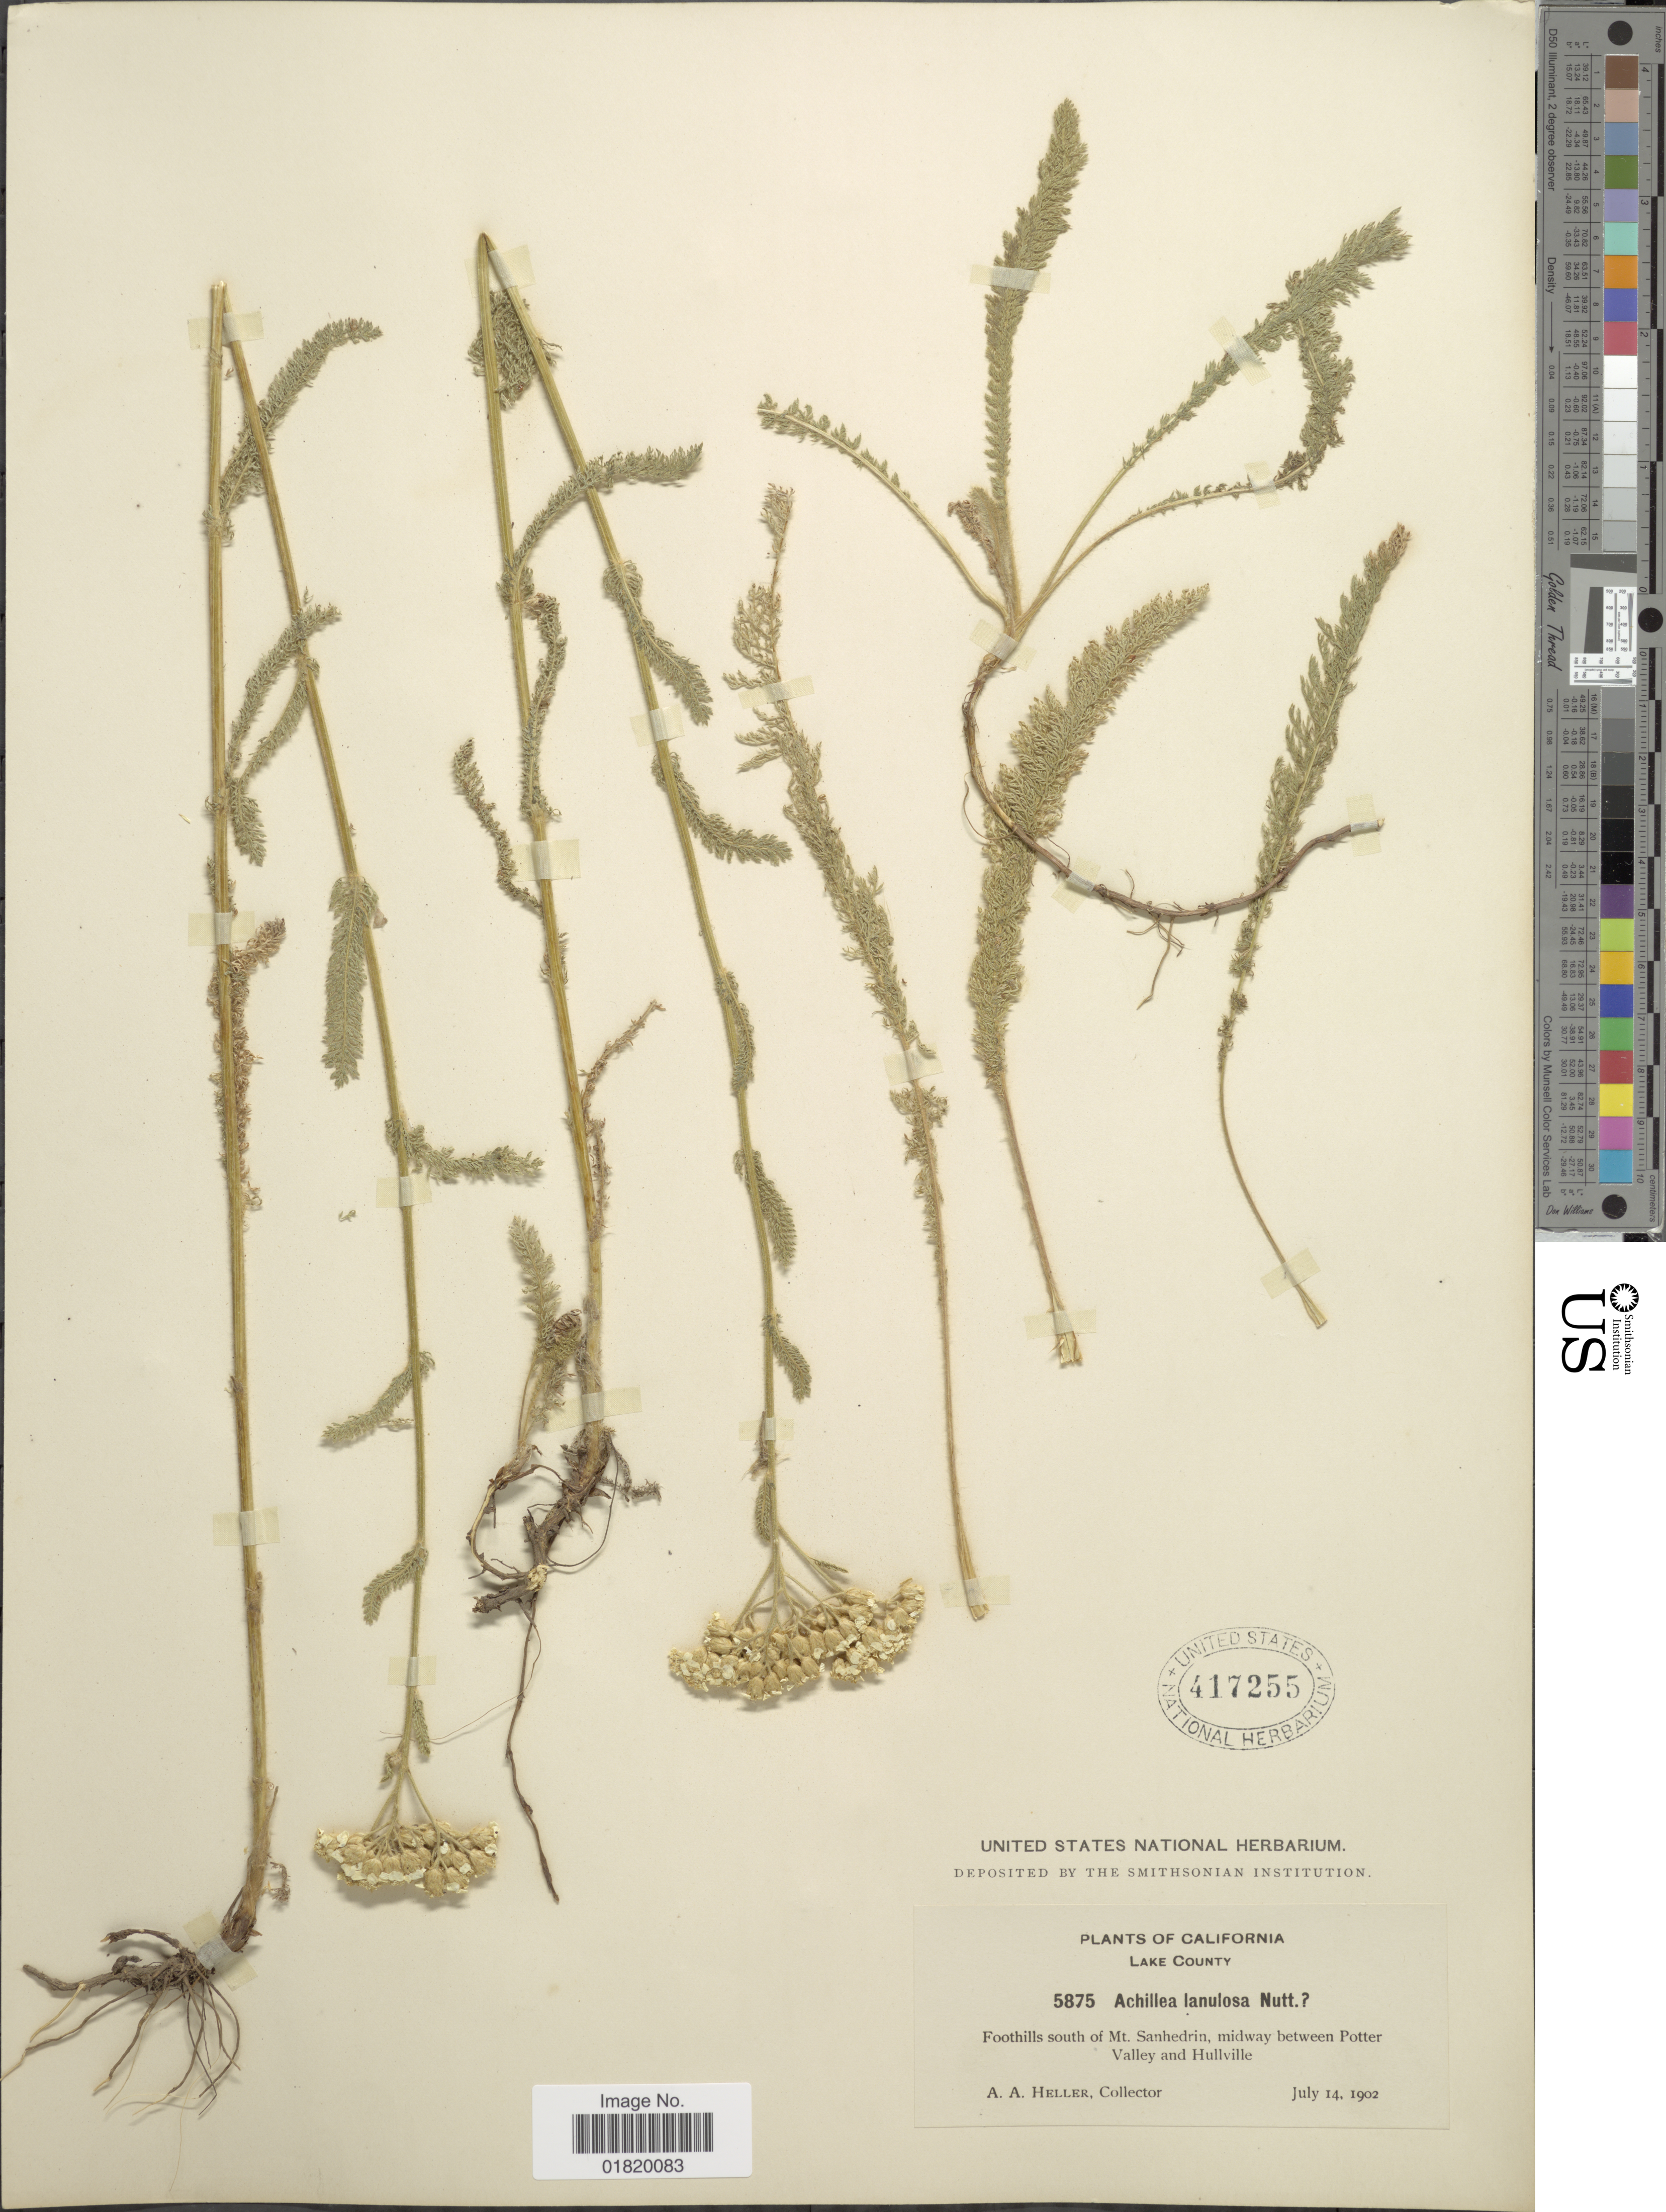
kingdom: Plantae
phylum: Tracheophyta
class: Magnoliopsida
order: Asterales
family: Asteraceae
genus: Achillea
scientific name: Achillea lanulosa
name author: Nutt.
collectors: A. A. Heller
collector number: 5875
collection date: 1902-07-14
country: United States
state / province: California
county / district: Lake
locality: Lake County. Foothills south of Mt. Sanhedrin, midway between Potter Valley and Hullville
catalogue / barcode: US 417255